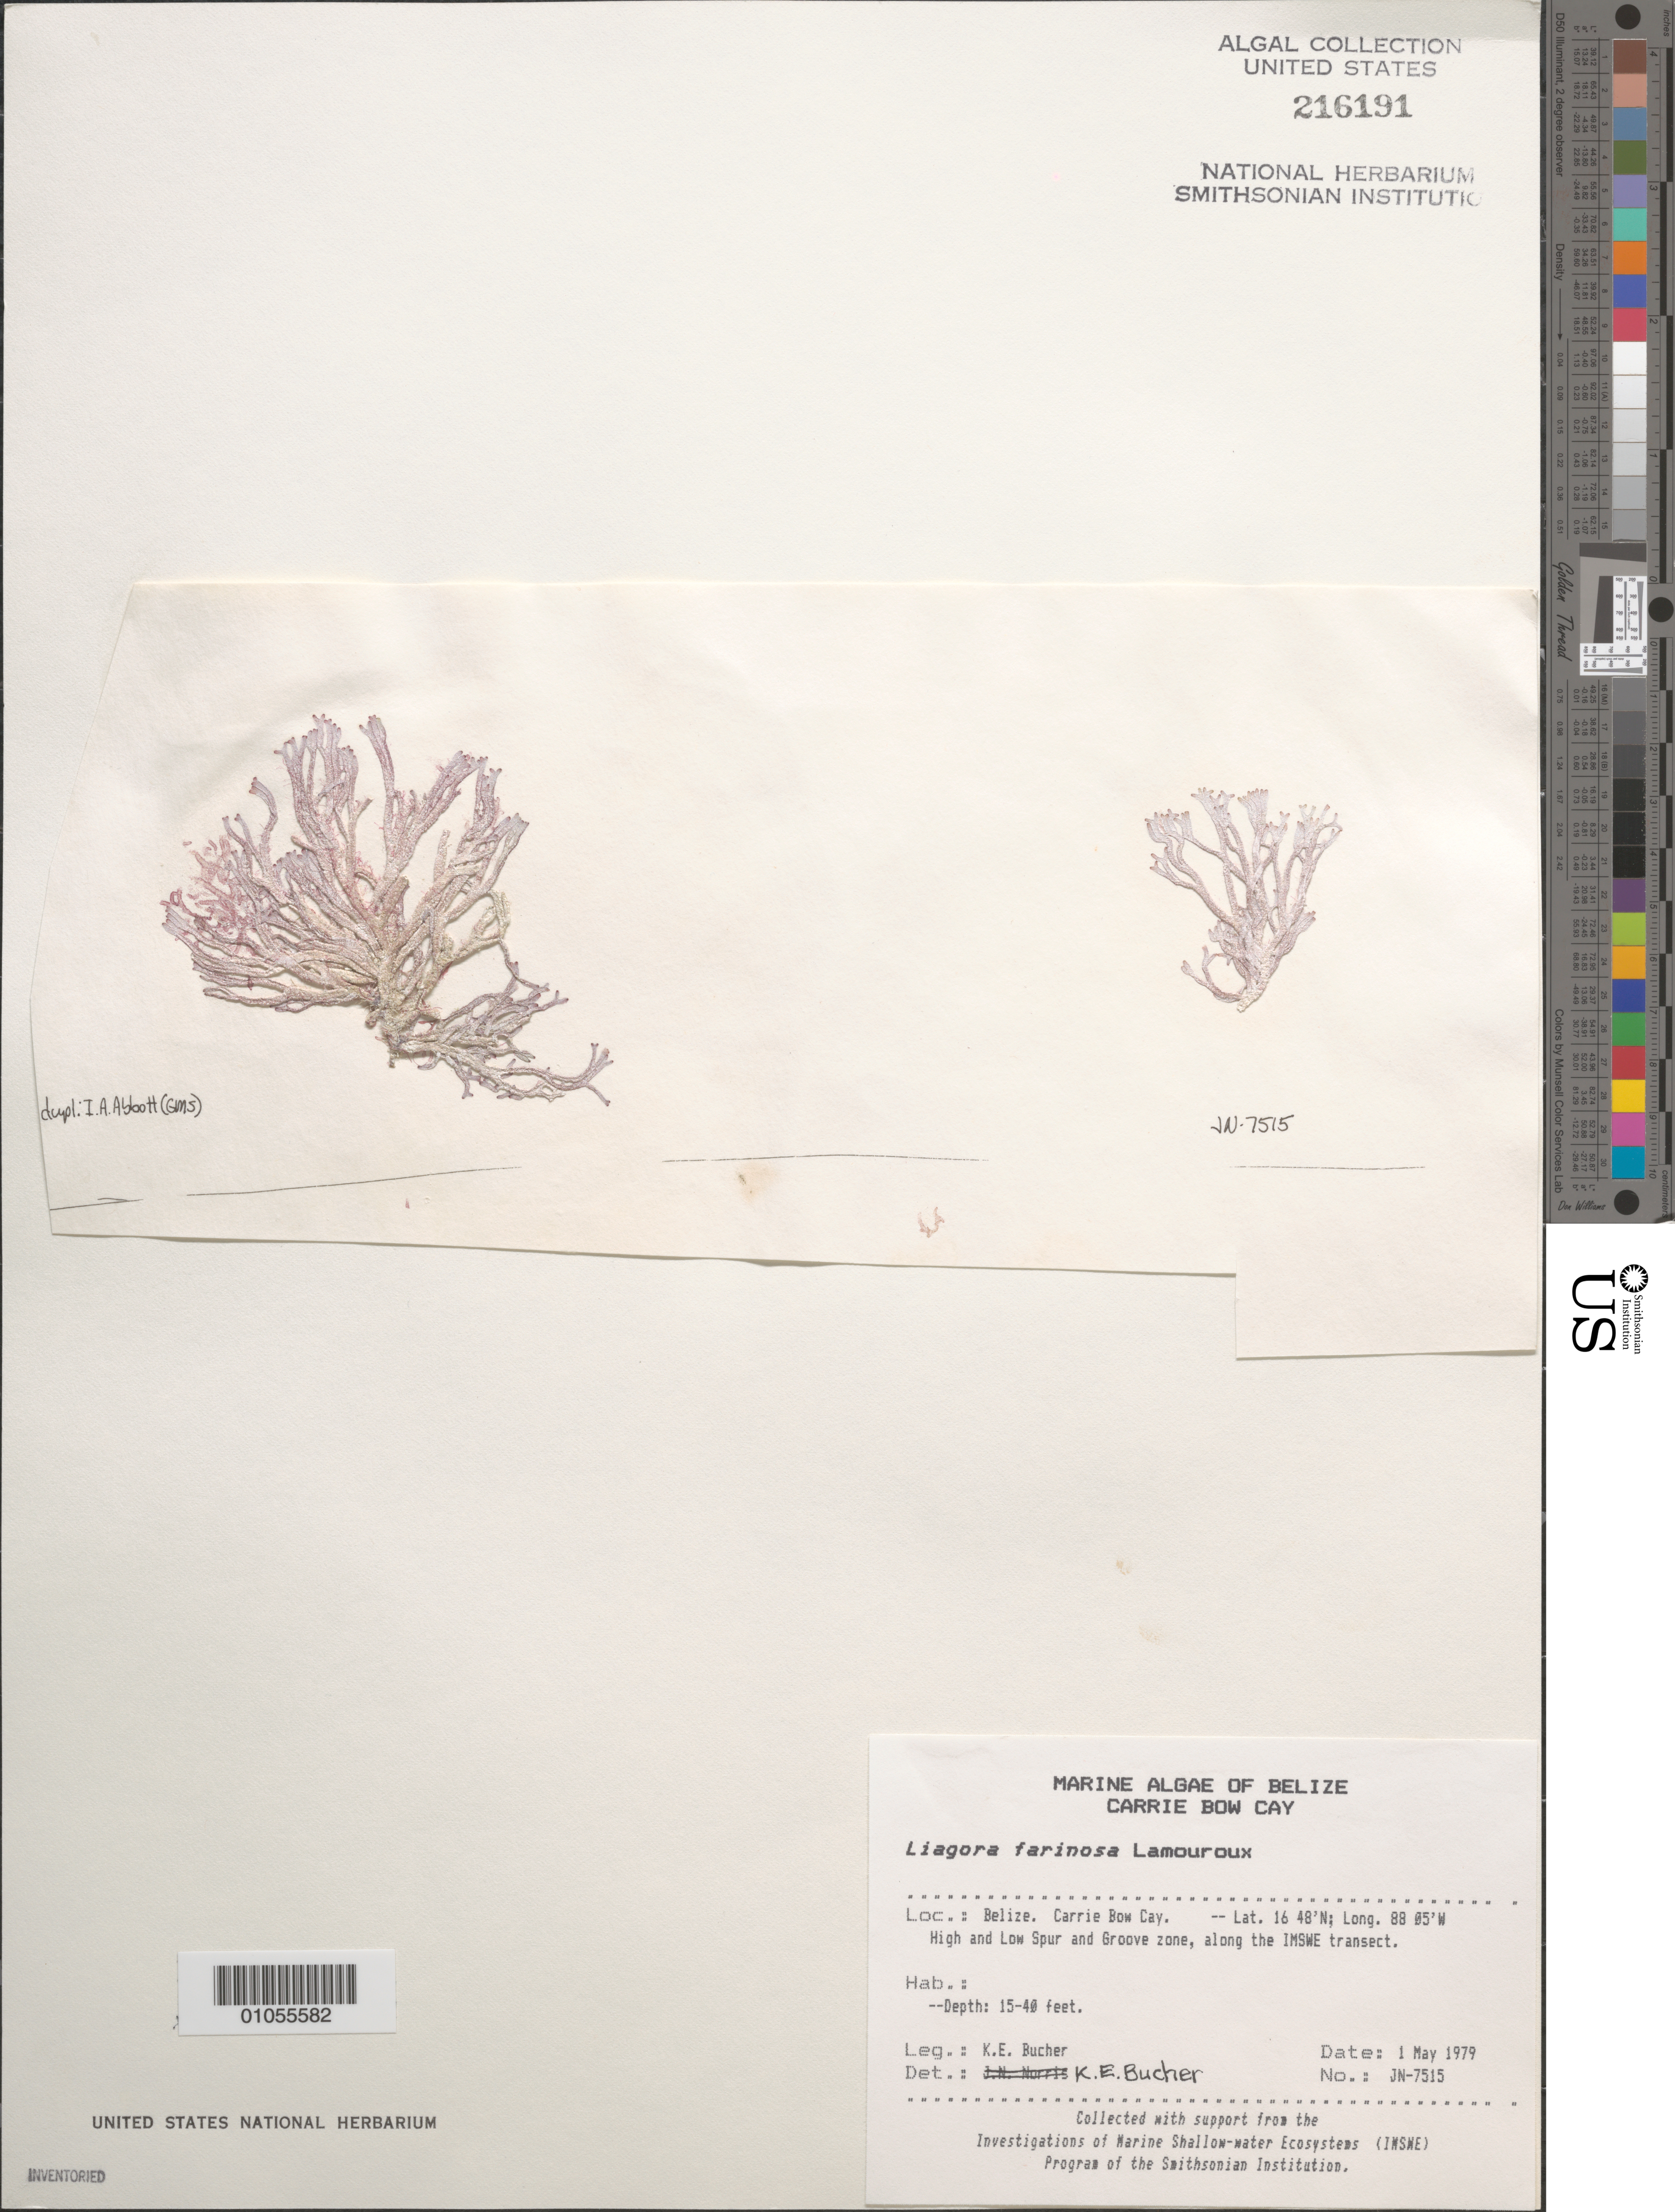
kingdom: Plantae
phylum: Rhodophyta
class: Florideophyceae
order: Nemaliales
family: Liagoraceae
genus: Liagora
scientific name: Liagora farinosa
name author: J.V.Lamouroux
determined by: Bucher, Katina E.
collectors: K. E. Bucher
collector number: JN-7515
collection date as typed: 01 May 1979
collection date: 1979-05-01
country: Belize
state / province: Stann Creek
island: Carrie Bow Cay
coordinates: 16 48'N, 88 05'W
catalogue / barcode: US 216191